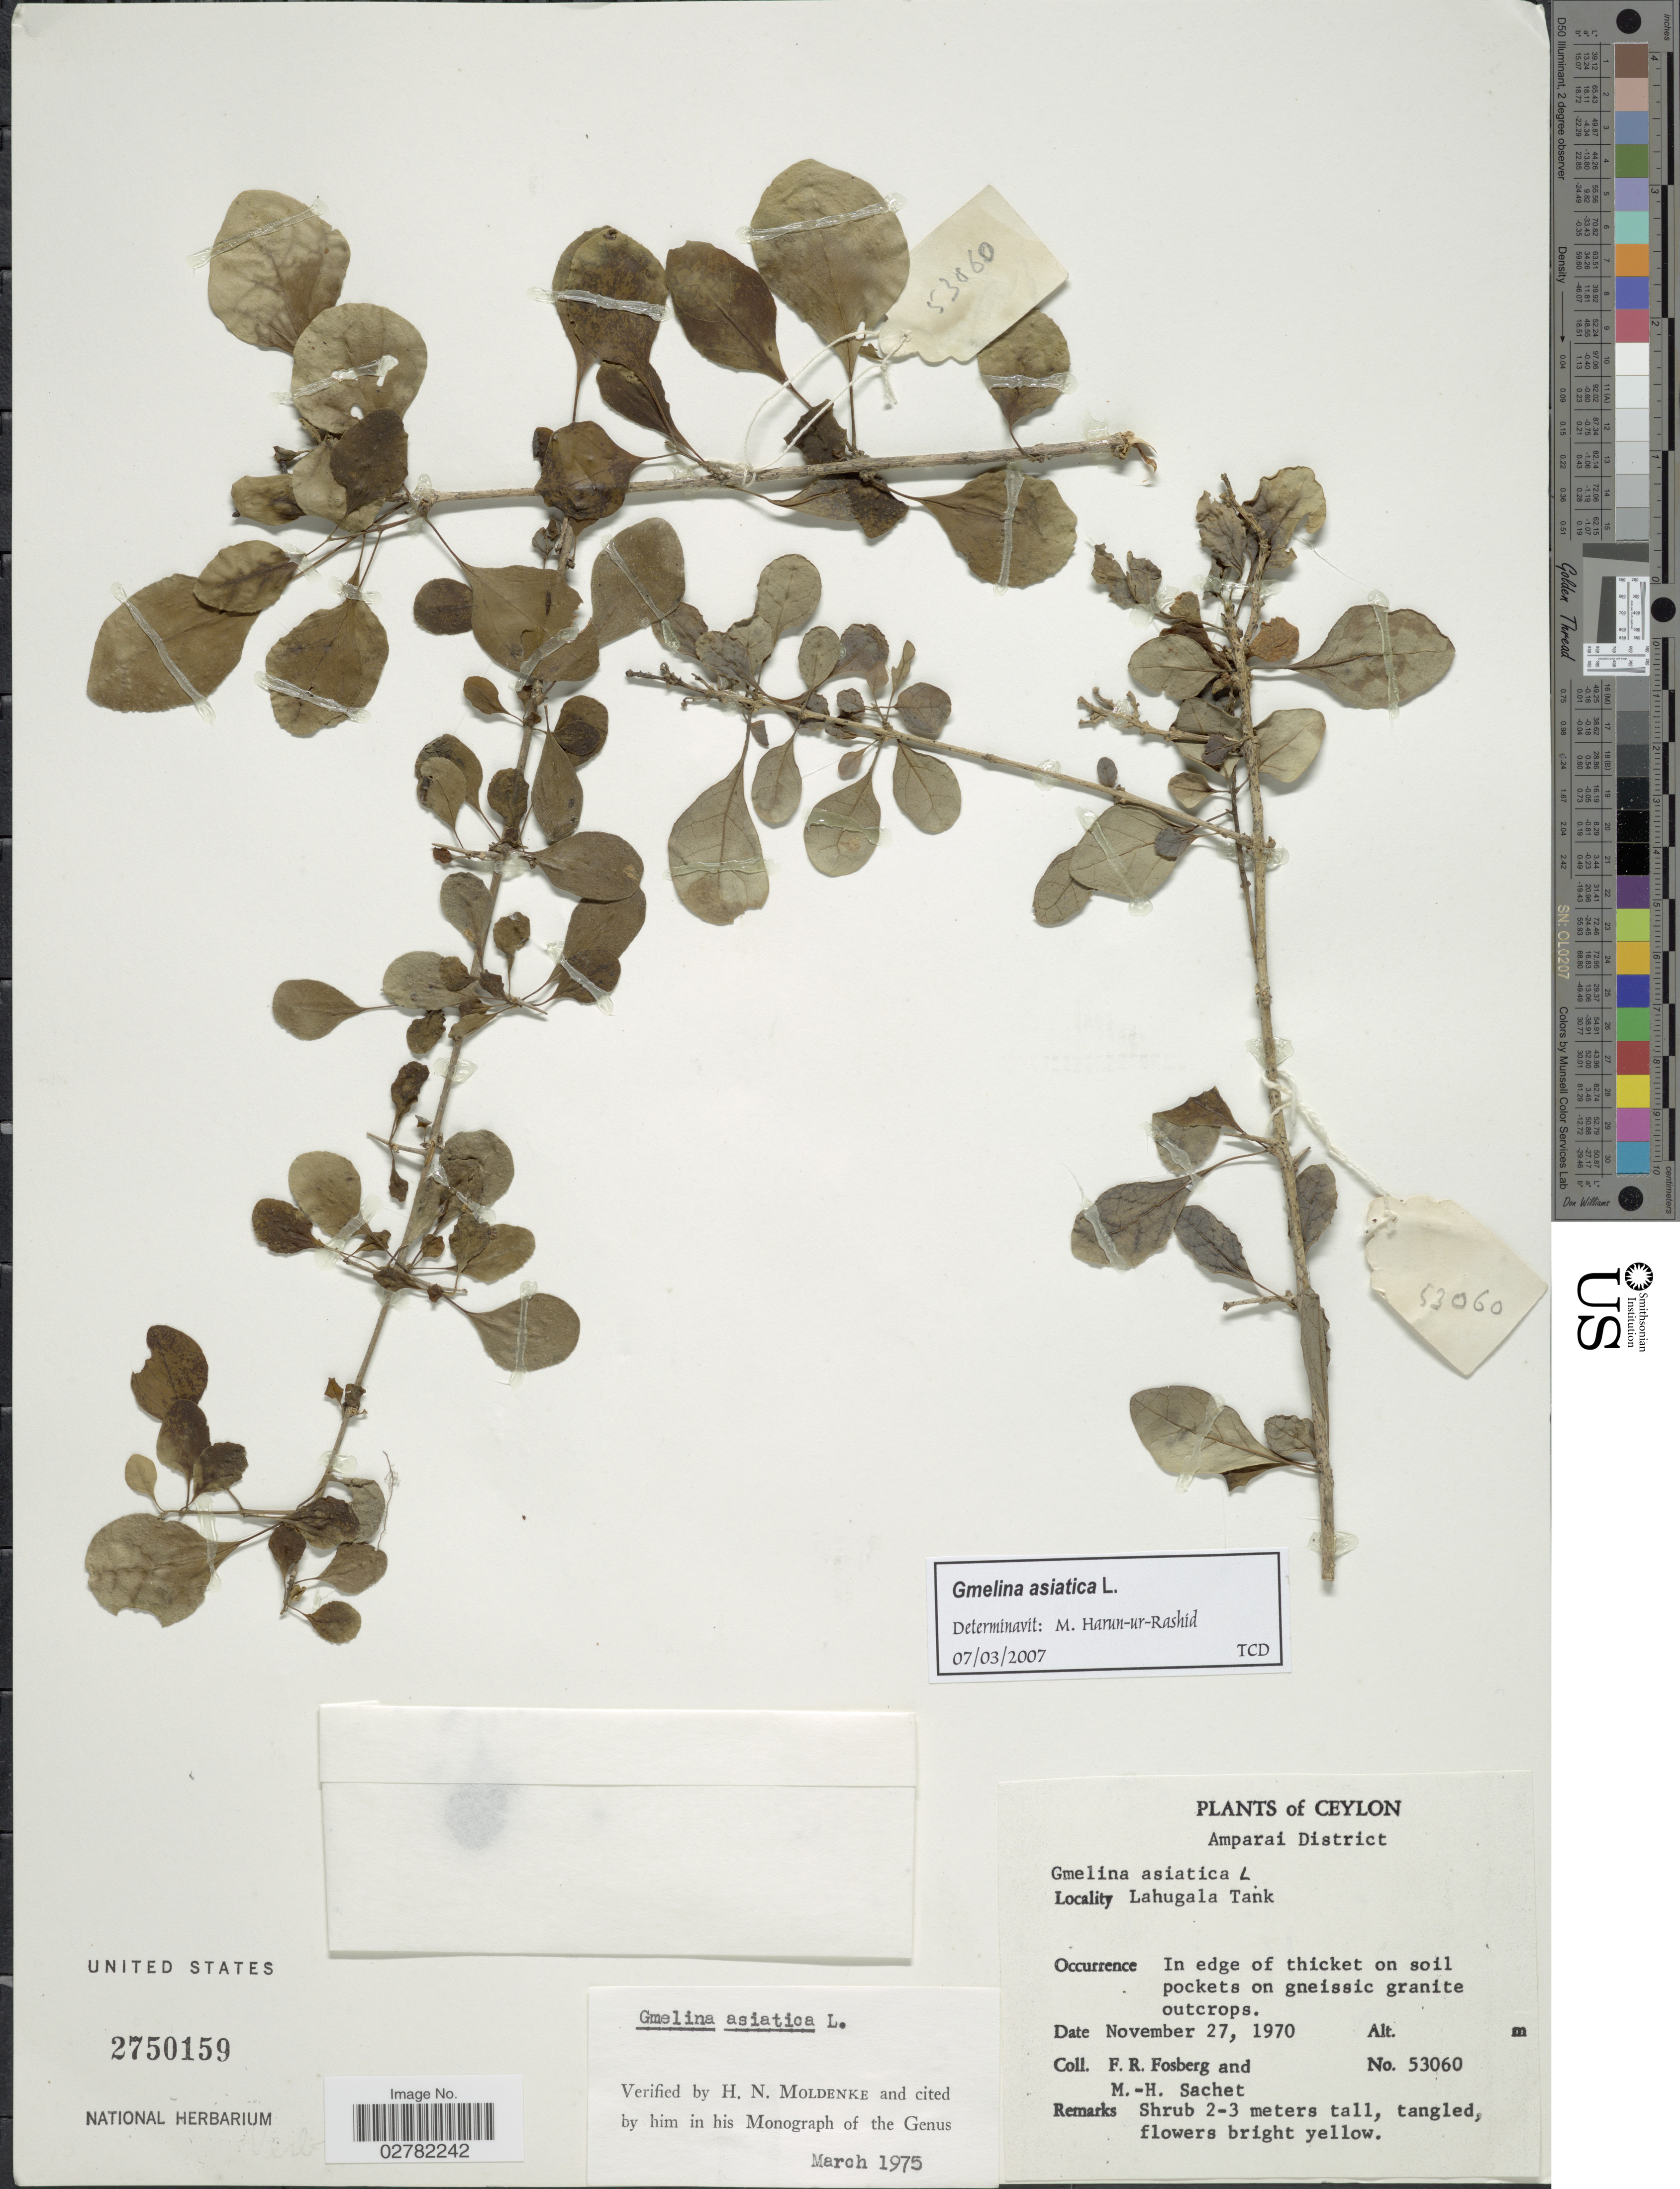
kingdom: Plantae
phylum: Tracheophyta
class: Magnoliopsida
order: Lamiales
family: Lamiaceae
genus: Gmelina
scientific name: Gmelina asiatica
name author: L.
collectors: F. R. Fosberg & M.-H. Sachet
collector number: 53060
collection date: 1970-11-27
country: Sri Lanka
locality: Ceylon. Amparai District. Lahugala Tank.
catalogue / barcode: US 2750159